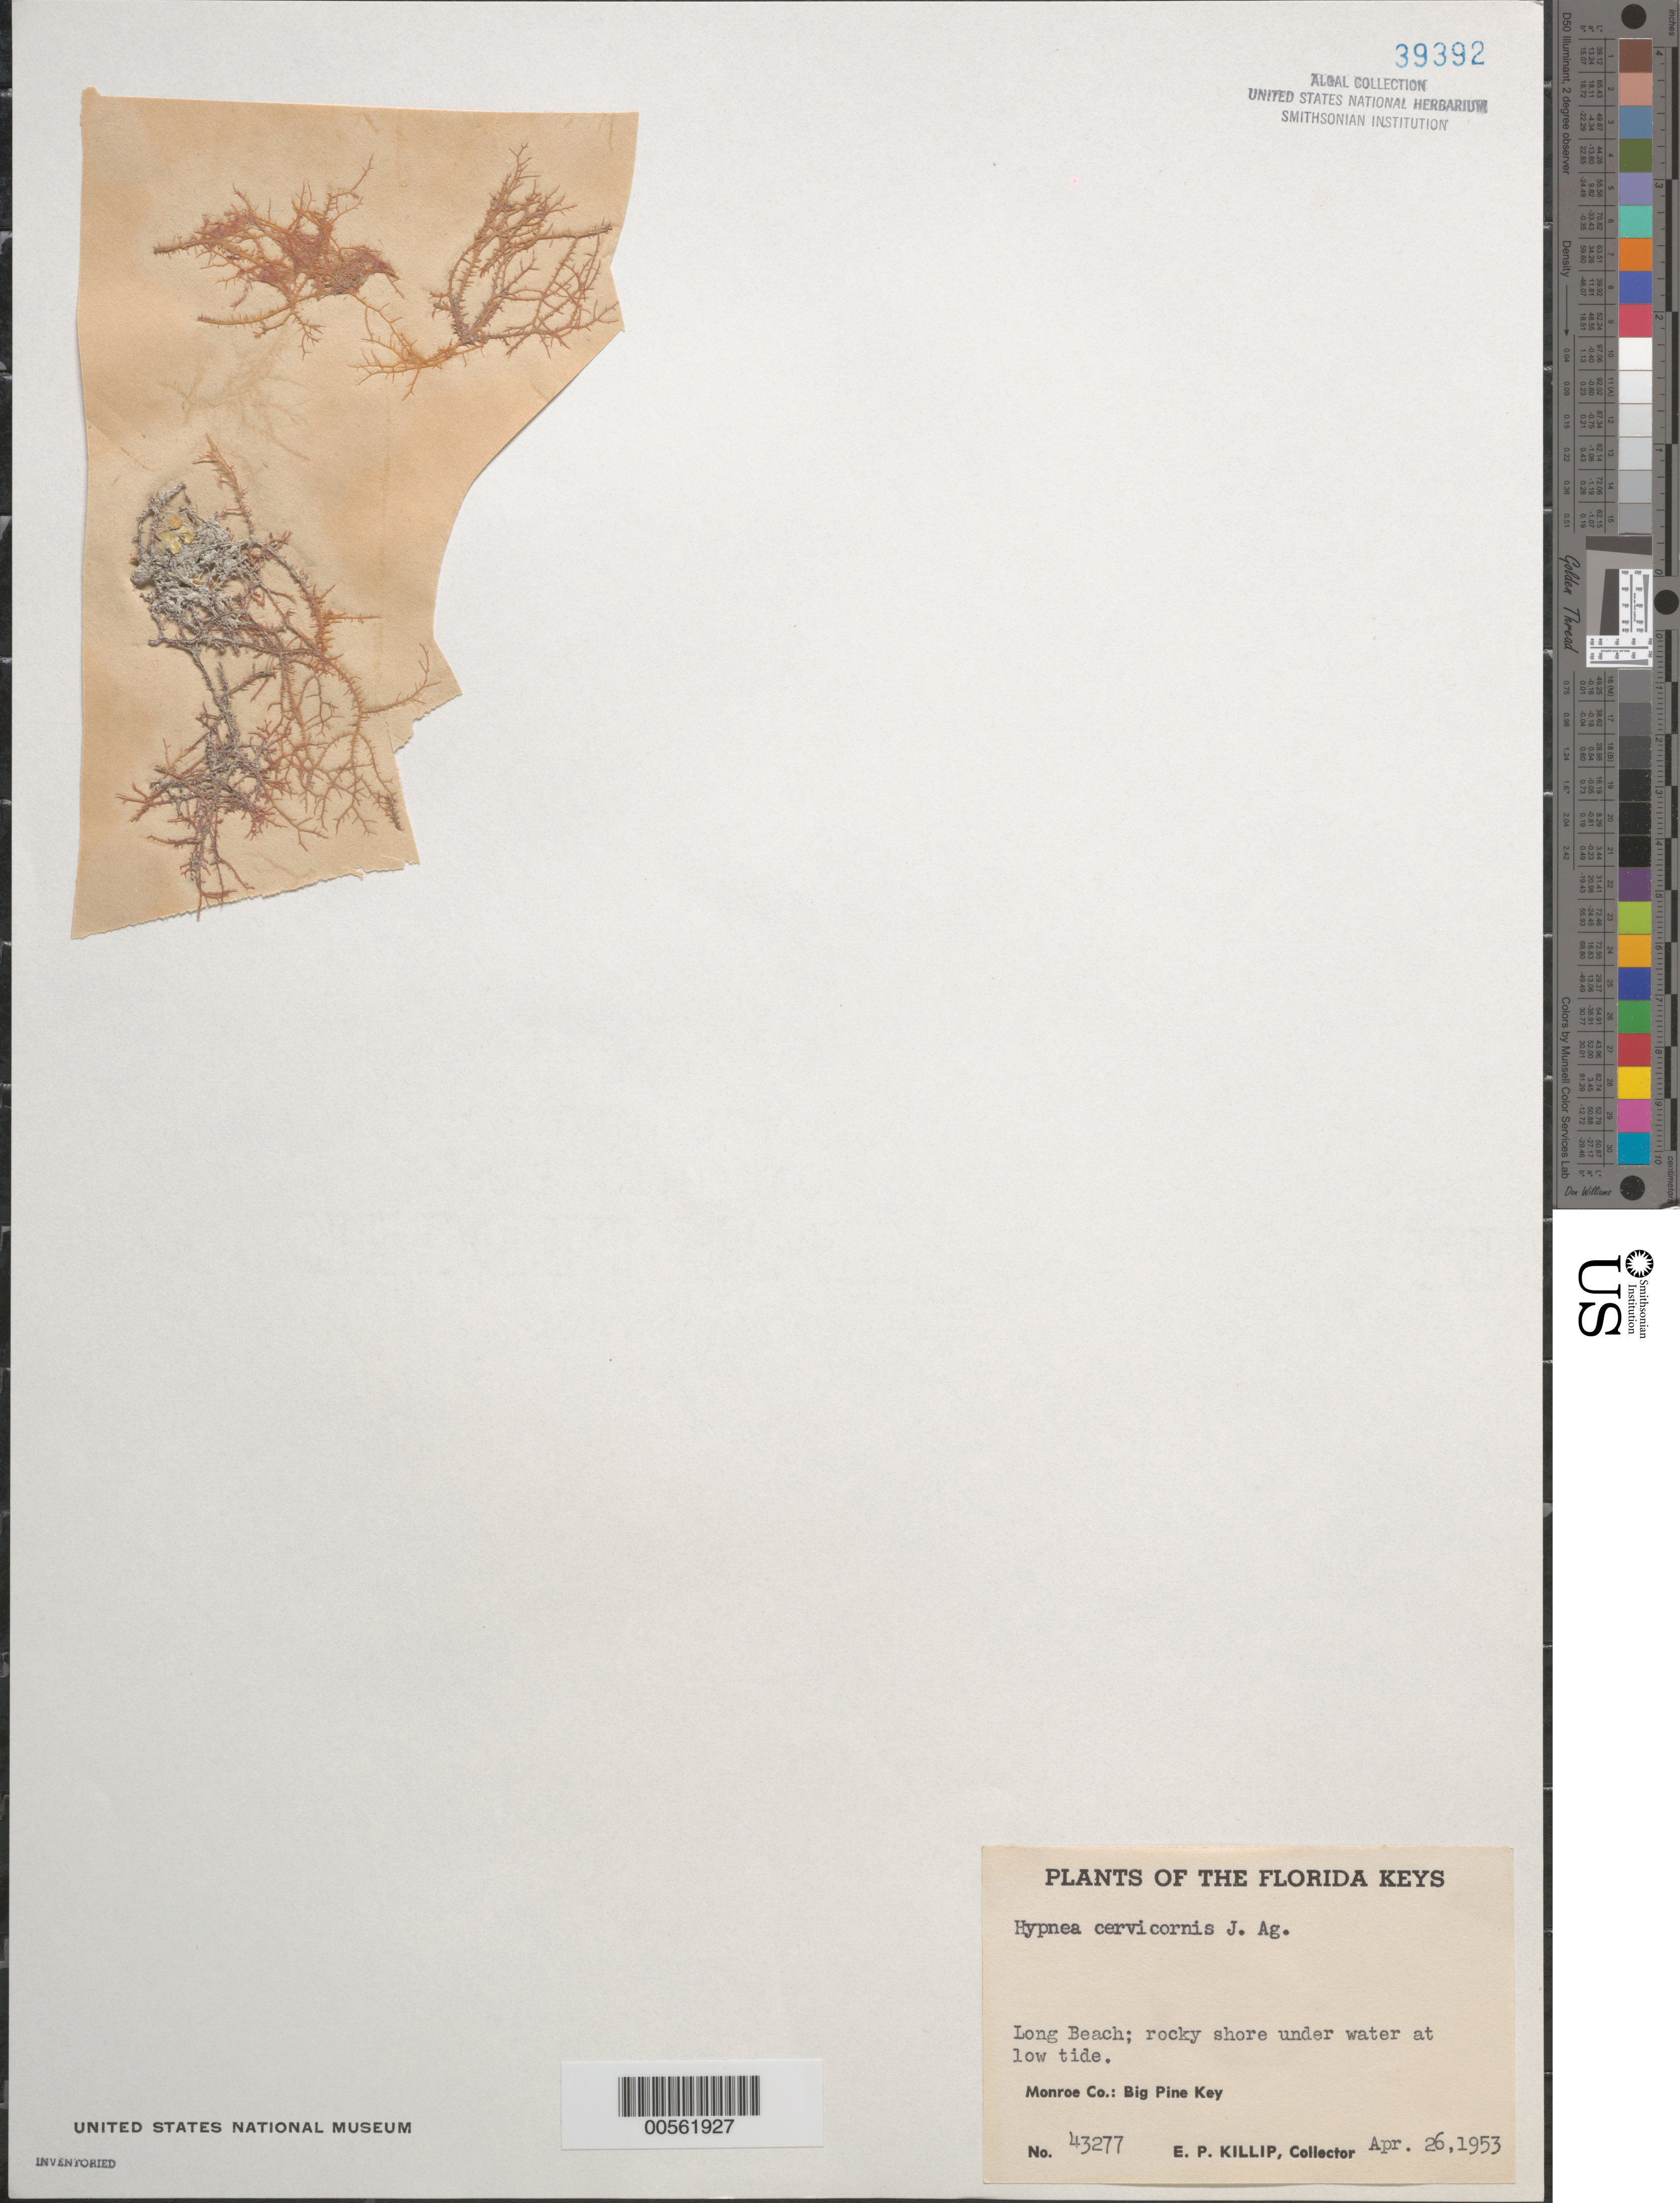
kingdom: Plantae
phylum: Rhodophyta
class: Florideophyceae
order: Gigartinales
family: Cystocloniaceae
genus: Hypnea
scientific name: Hypnea cervicornis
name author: J. Agardh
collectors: E. P. Killip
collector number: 43277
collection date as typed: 26 Apr 1953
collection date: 1953-04-26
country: United States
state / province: Florida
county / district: Monroe County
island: Big Pine Key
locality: Long Beach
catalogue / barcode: US 39392